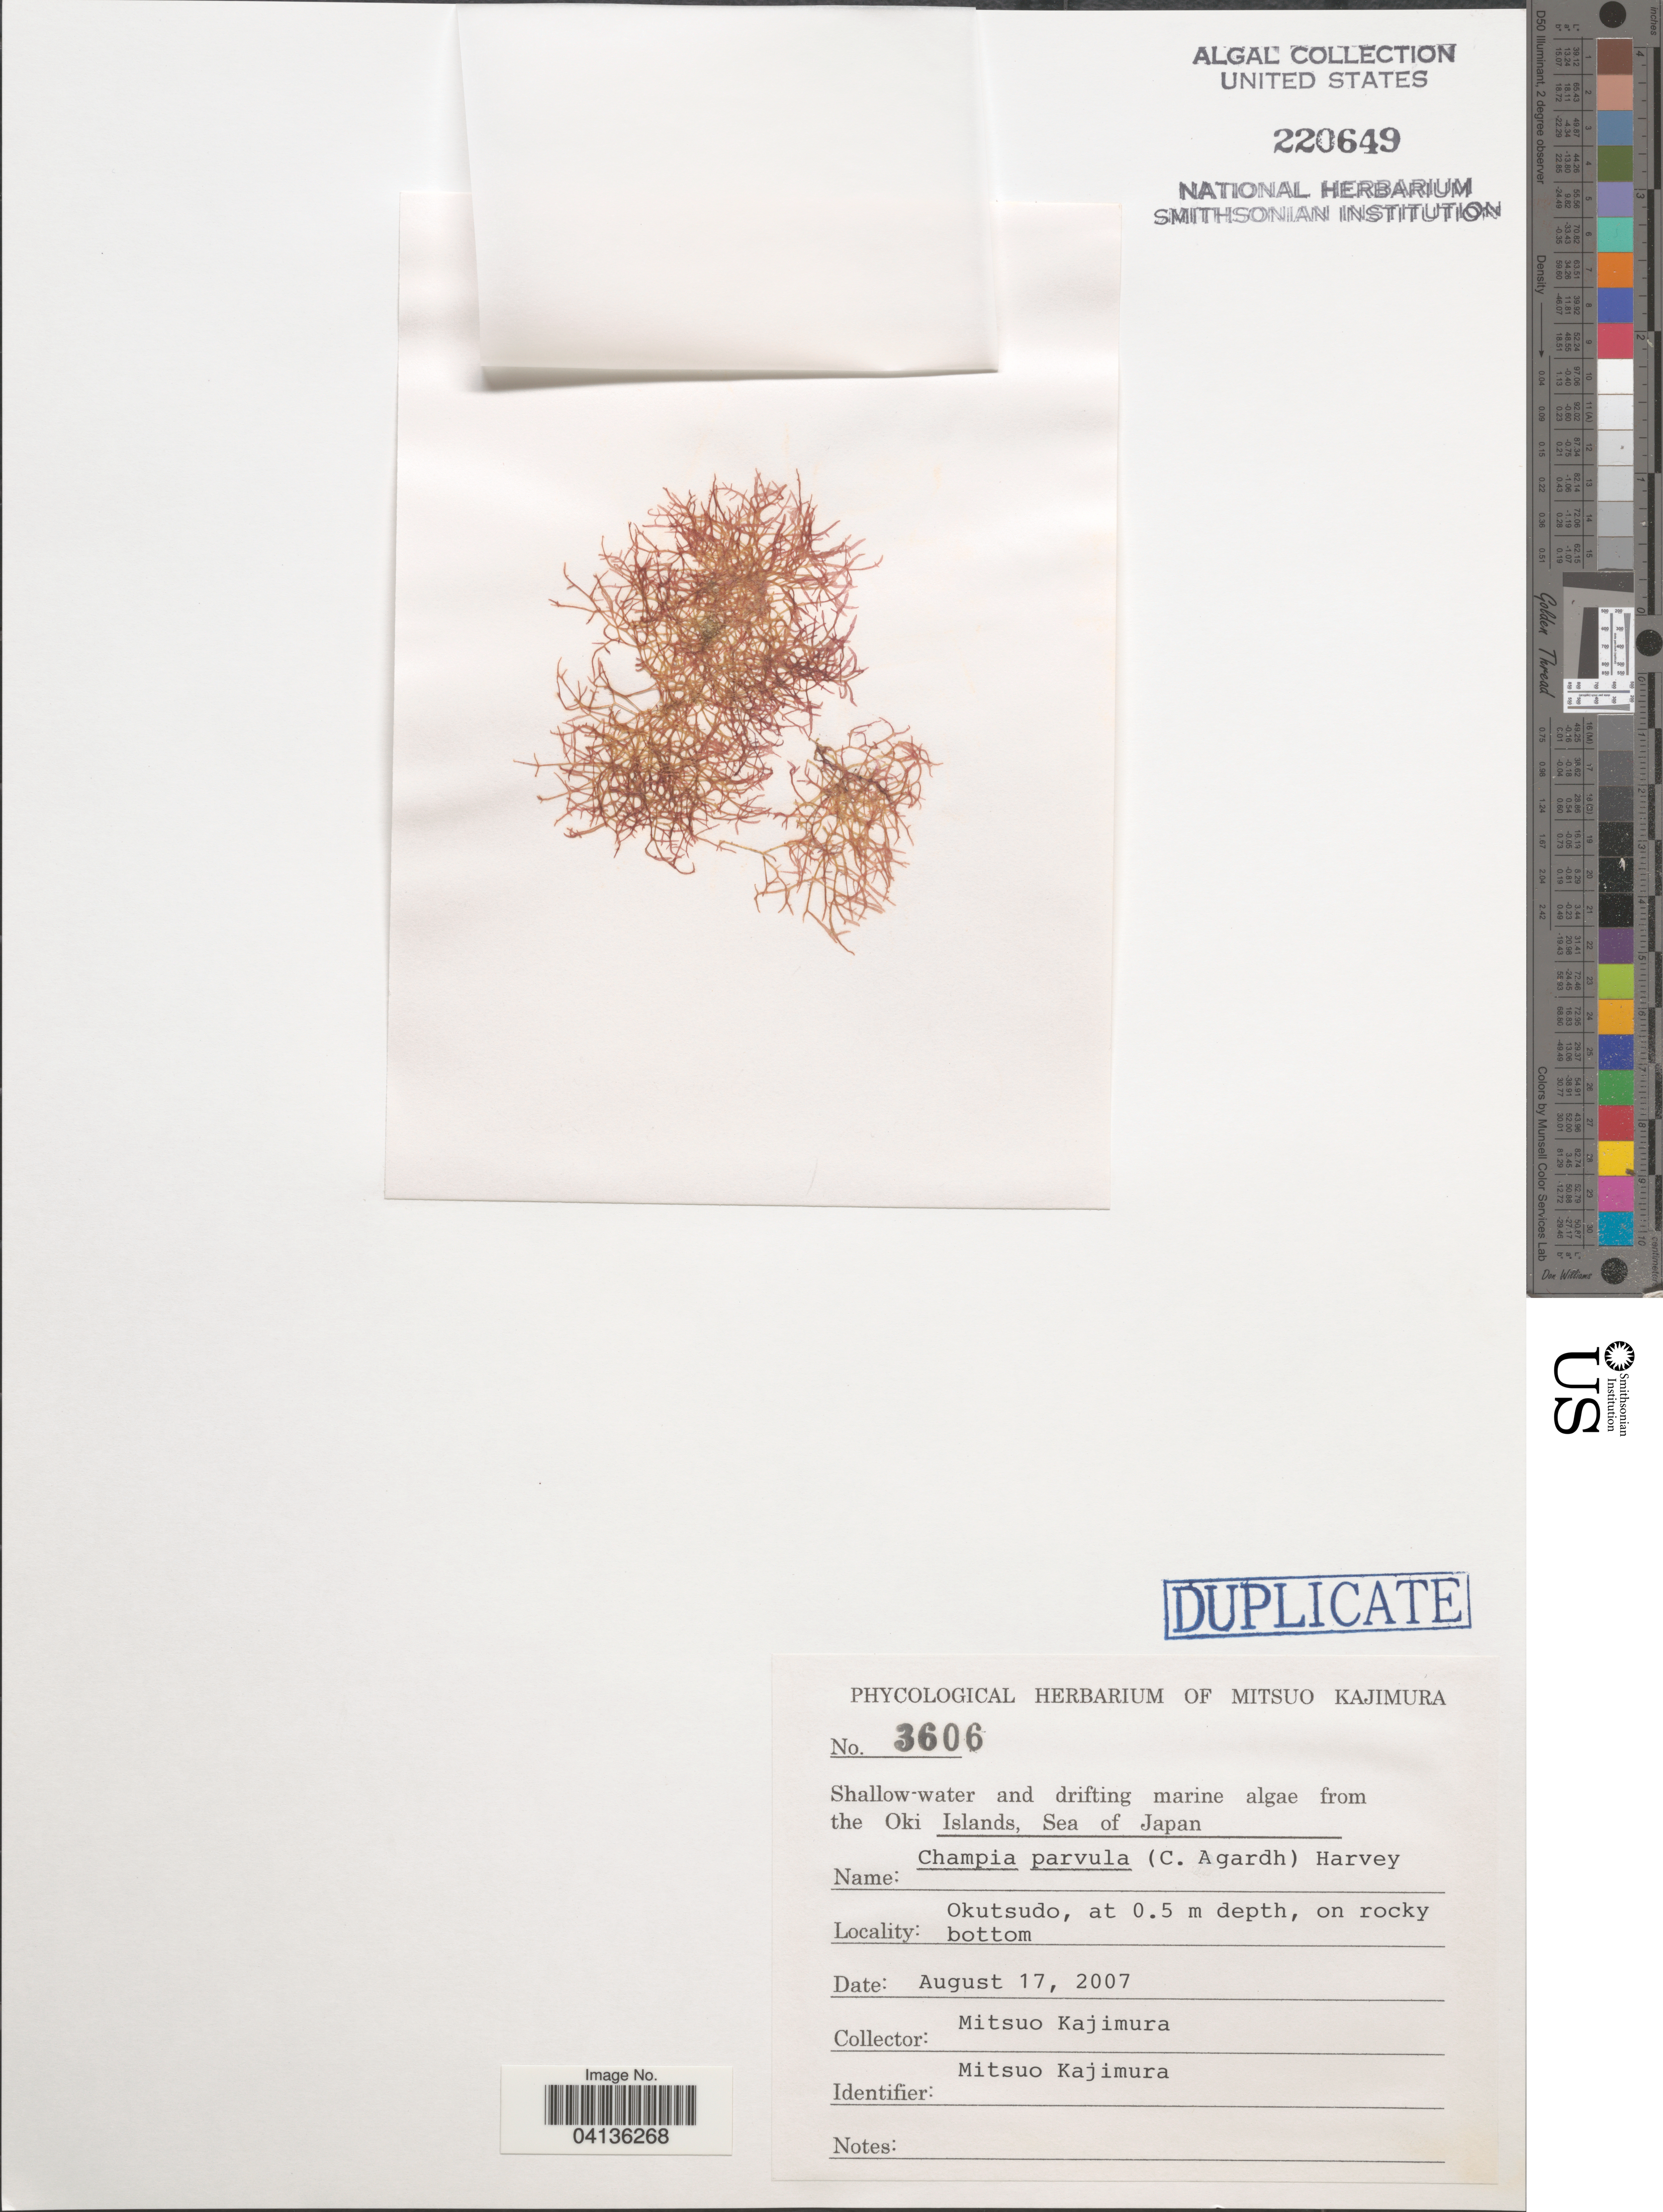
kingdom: Plantae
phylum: Rhodophyta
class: Florideophyceae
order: Rhodymeniales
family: Champiaceae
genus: Champia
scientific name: Champia parvula var. prostrata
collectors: M. Kajimura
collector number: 3606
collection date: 2007-08-17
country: Japan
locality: Shallow water and drifting marine algae from the Oki Islands, Sea of Japan. Okutsudo.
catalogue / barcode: US 220649